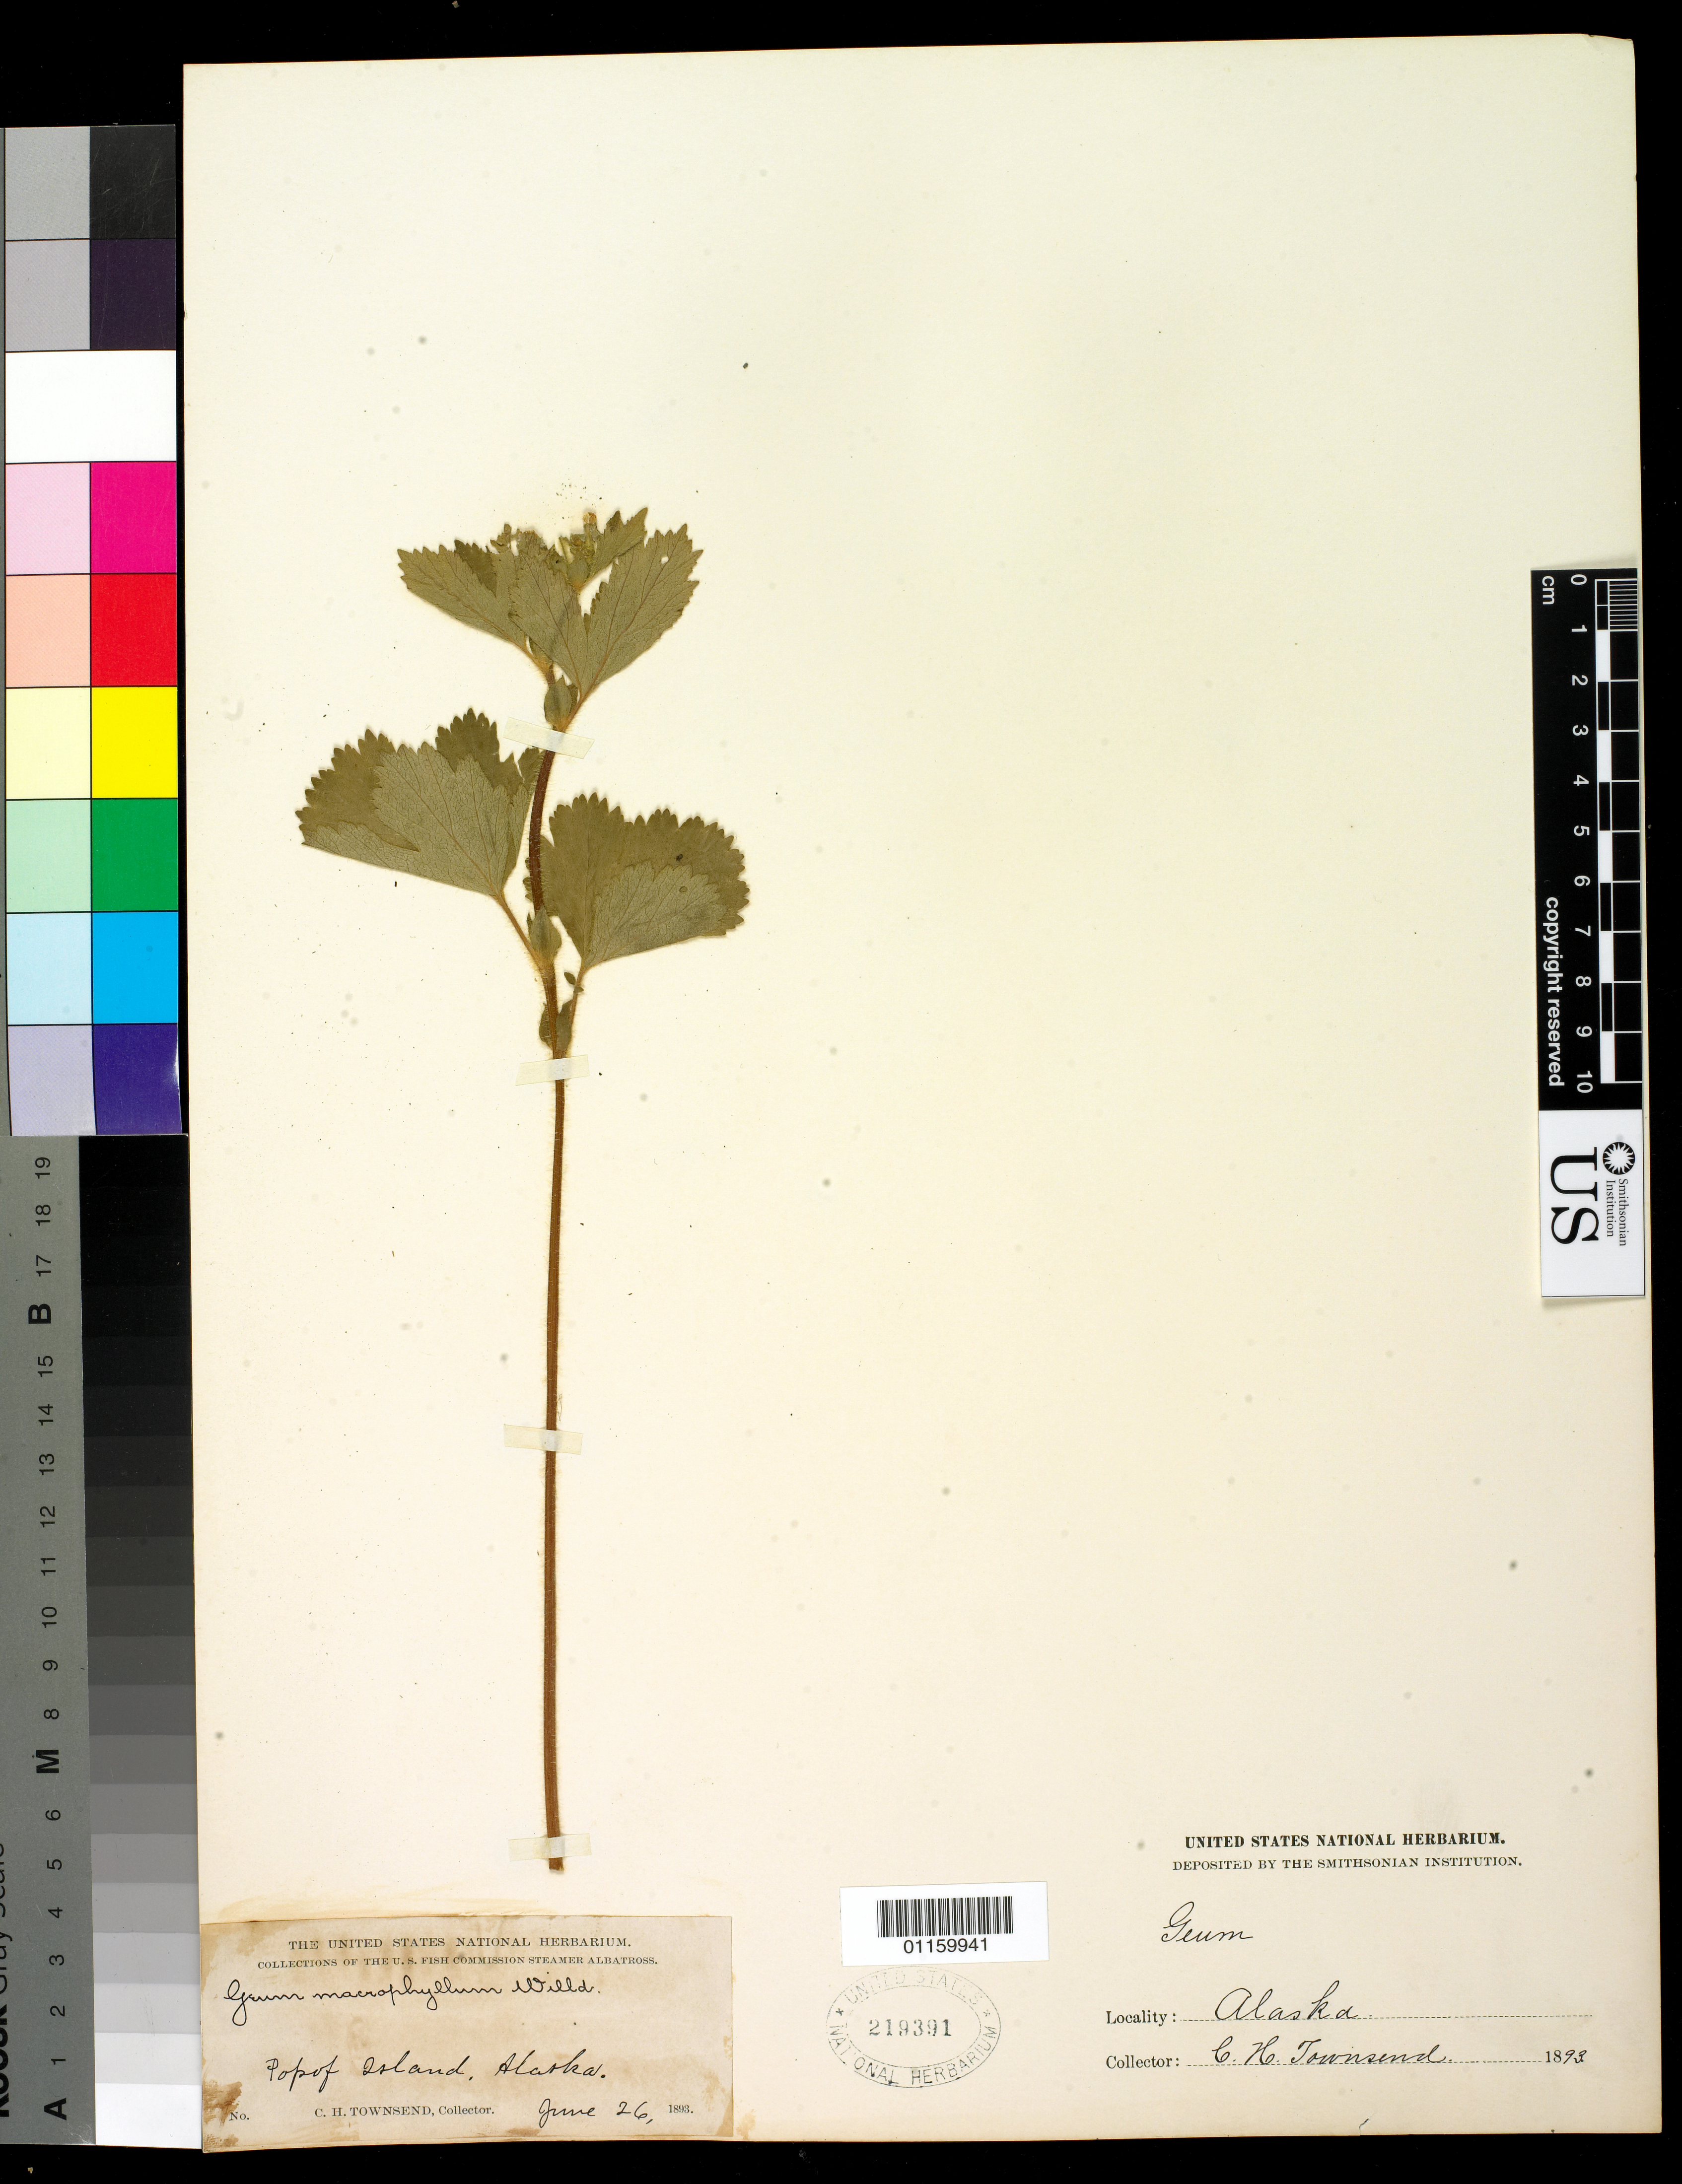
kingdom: Plantae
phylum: Tracheophyta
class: Magnoliopsida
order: Rosales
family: Rosaceae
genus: Geum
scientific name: Geum macrophyllum var. perincisum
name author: (Rydb.) Raup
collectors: C. H. Townsend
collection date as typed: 26 Jun 1893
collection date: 1893-06-26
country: United States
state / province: Alaska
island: Popof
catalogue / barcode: US 219391